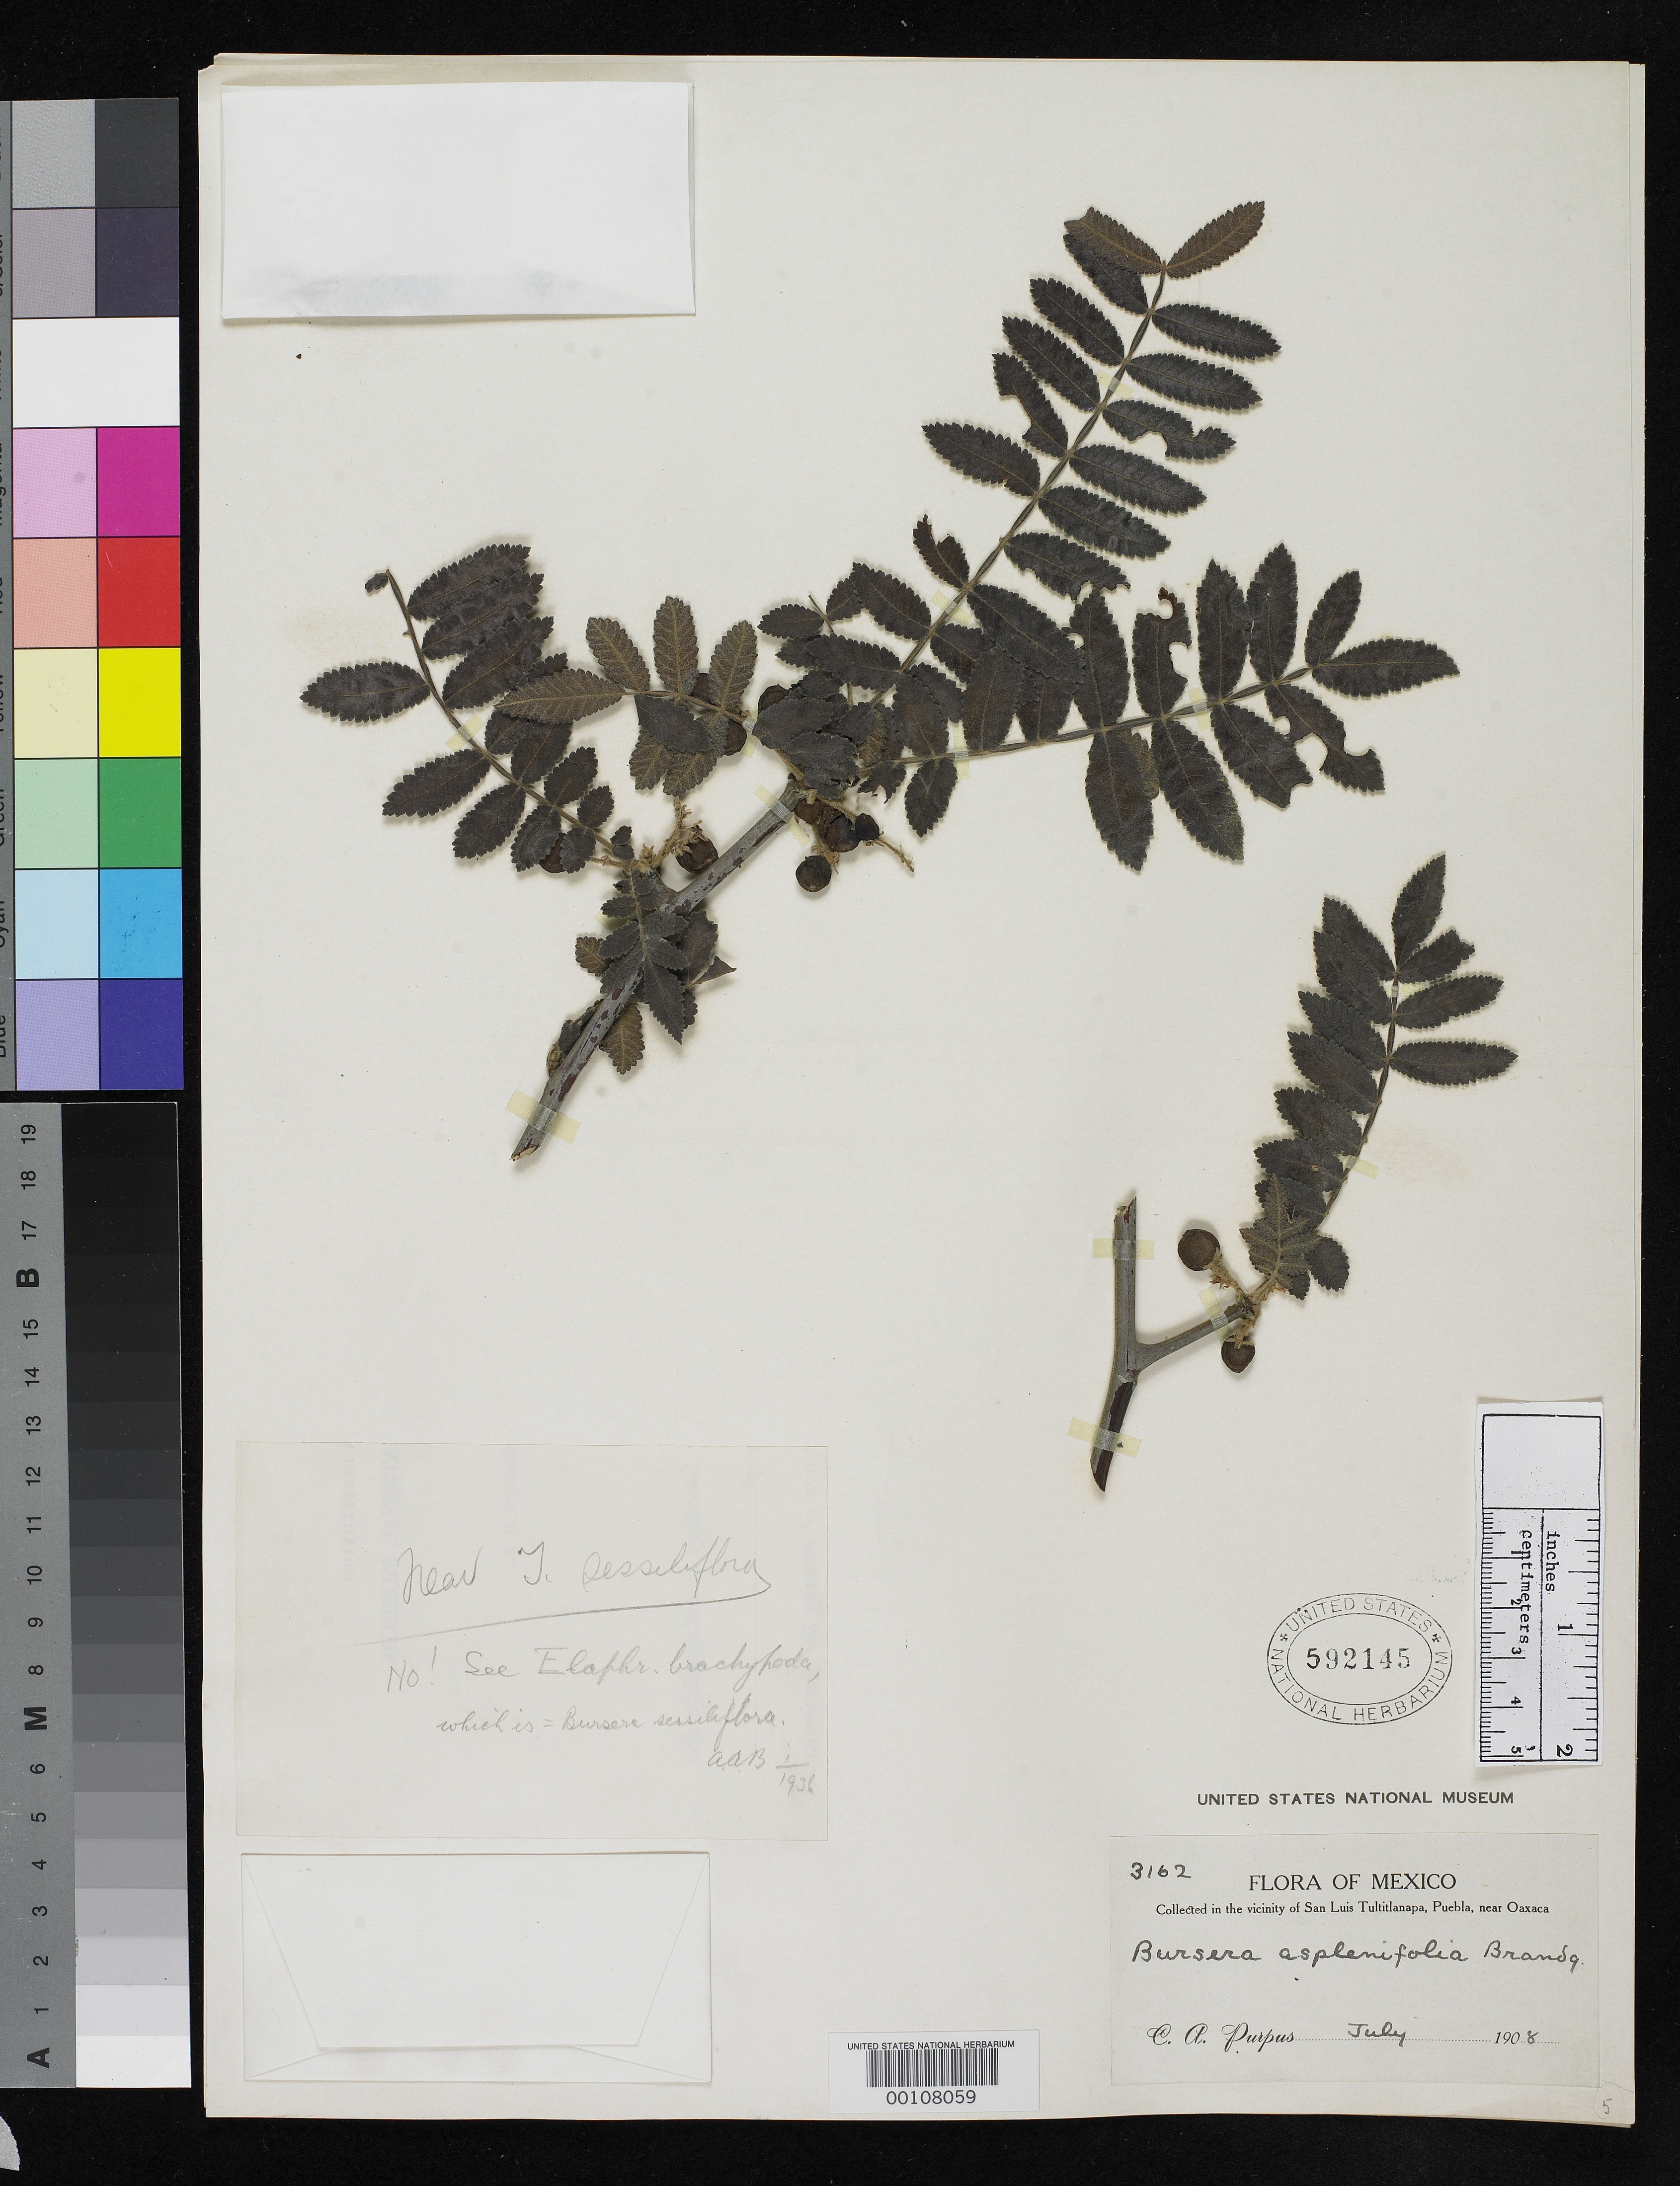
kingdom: Plantae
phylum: Tracheophyta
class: Magnoliopsida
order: Sapindales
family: Burseraceae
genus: Bursera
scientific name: Bursera aspleniifolia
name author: Brandegee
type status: Isotype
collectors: C. A. Purpus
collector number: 3162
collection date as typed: Jul 1908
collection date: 1908-07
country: Mexico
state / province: Puebla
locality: San Luis Tultilanapa.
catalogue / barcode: US 592145